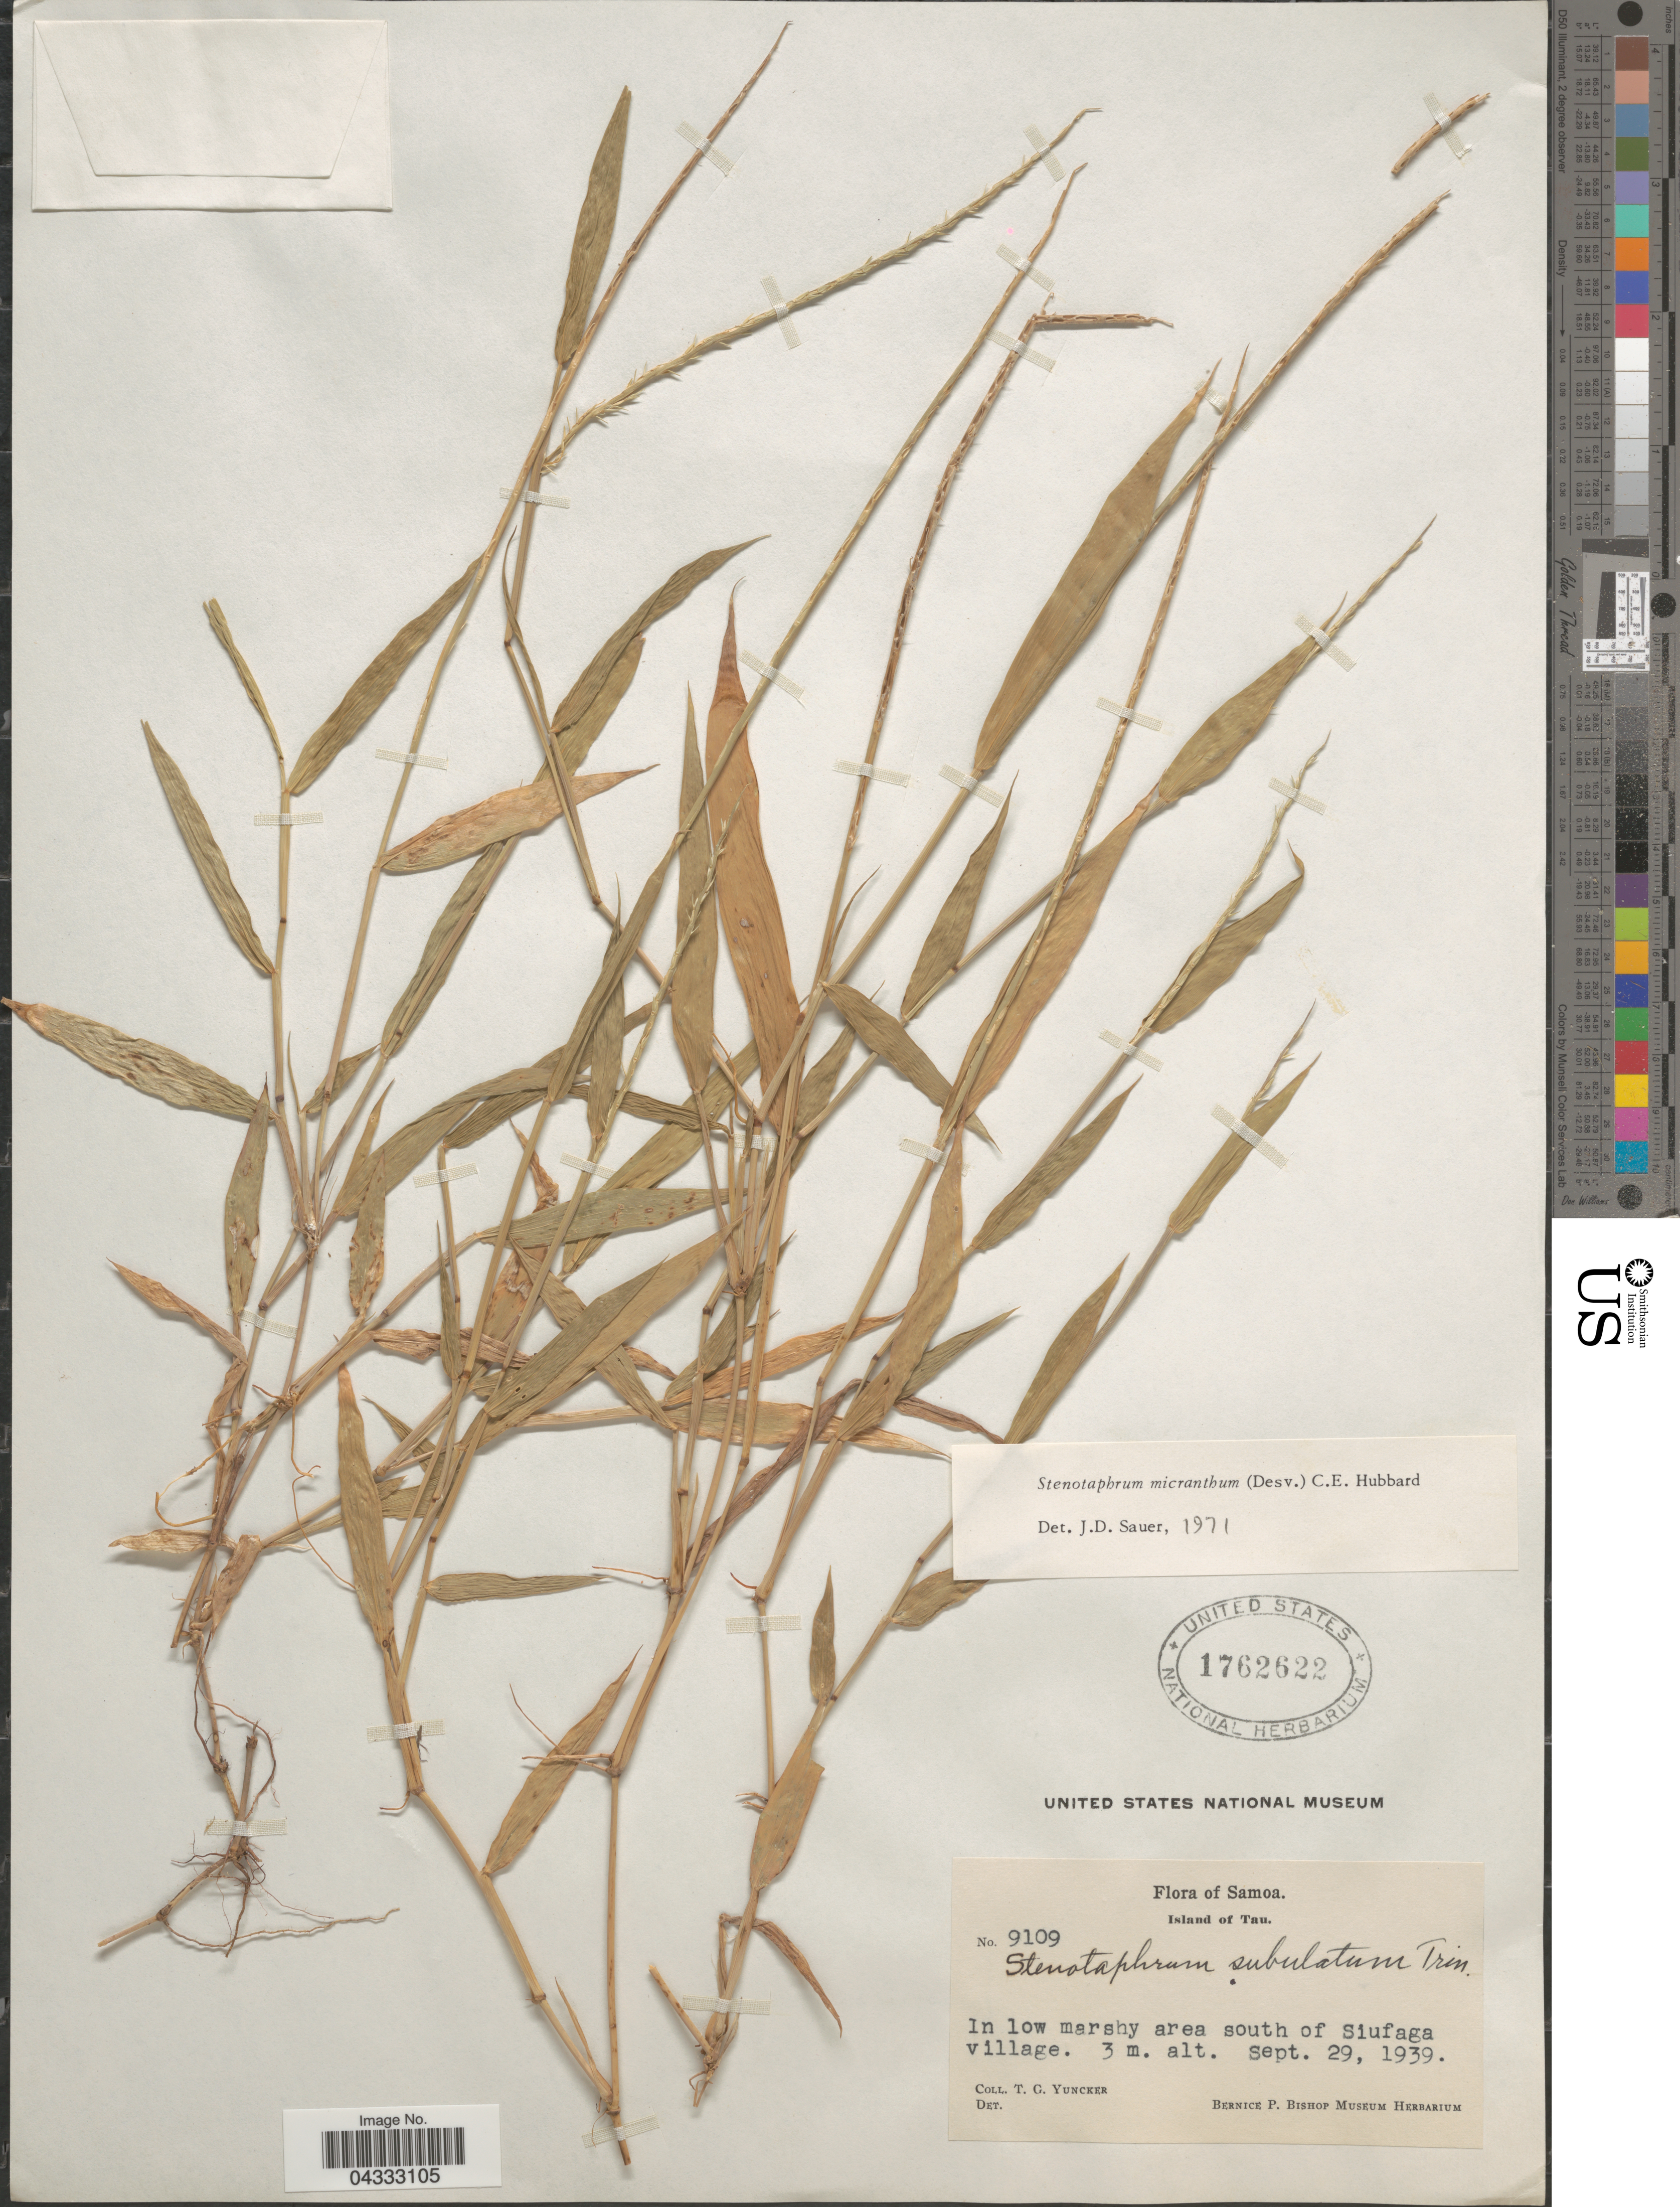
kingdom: Plantae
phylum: Tracheophyta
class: Liliopsida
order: Poales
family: Poaceae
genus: Stenotaphrum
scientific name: Stenotaphrum micranthum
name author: (Desv.) C.E. Hubb.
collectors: T. G. Yuncker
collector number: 9109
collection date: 1939-09-29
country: American Samoa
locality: Samoa. Island of Tau. In low marshy area south of Siufaga village.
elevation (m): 3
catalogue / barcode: US 1762622